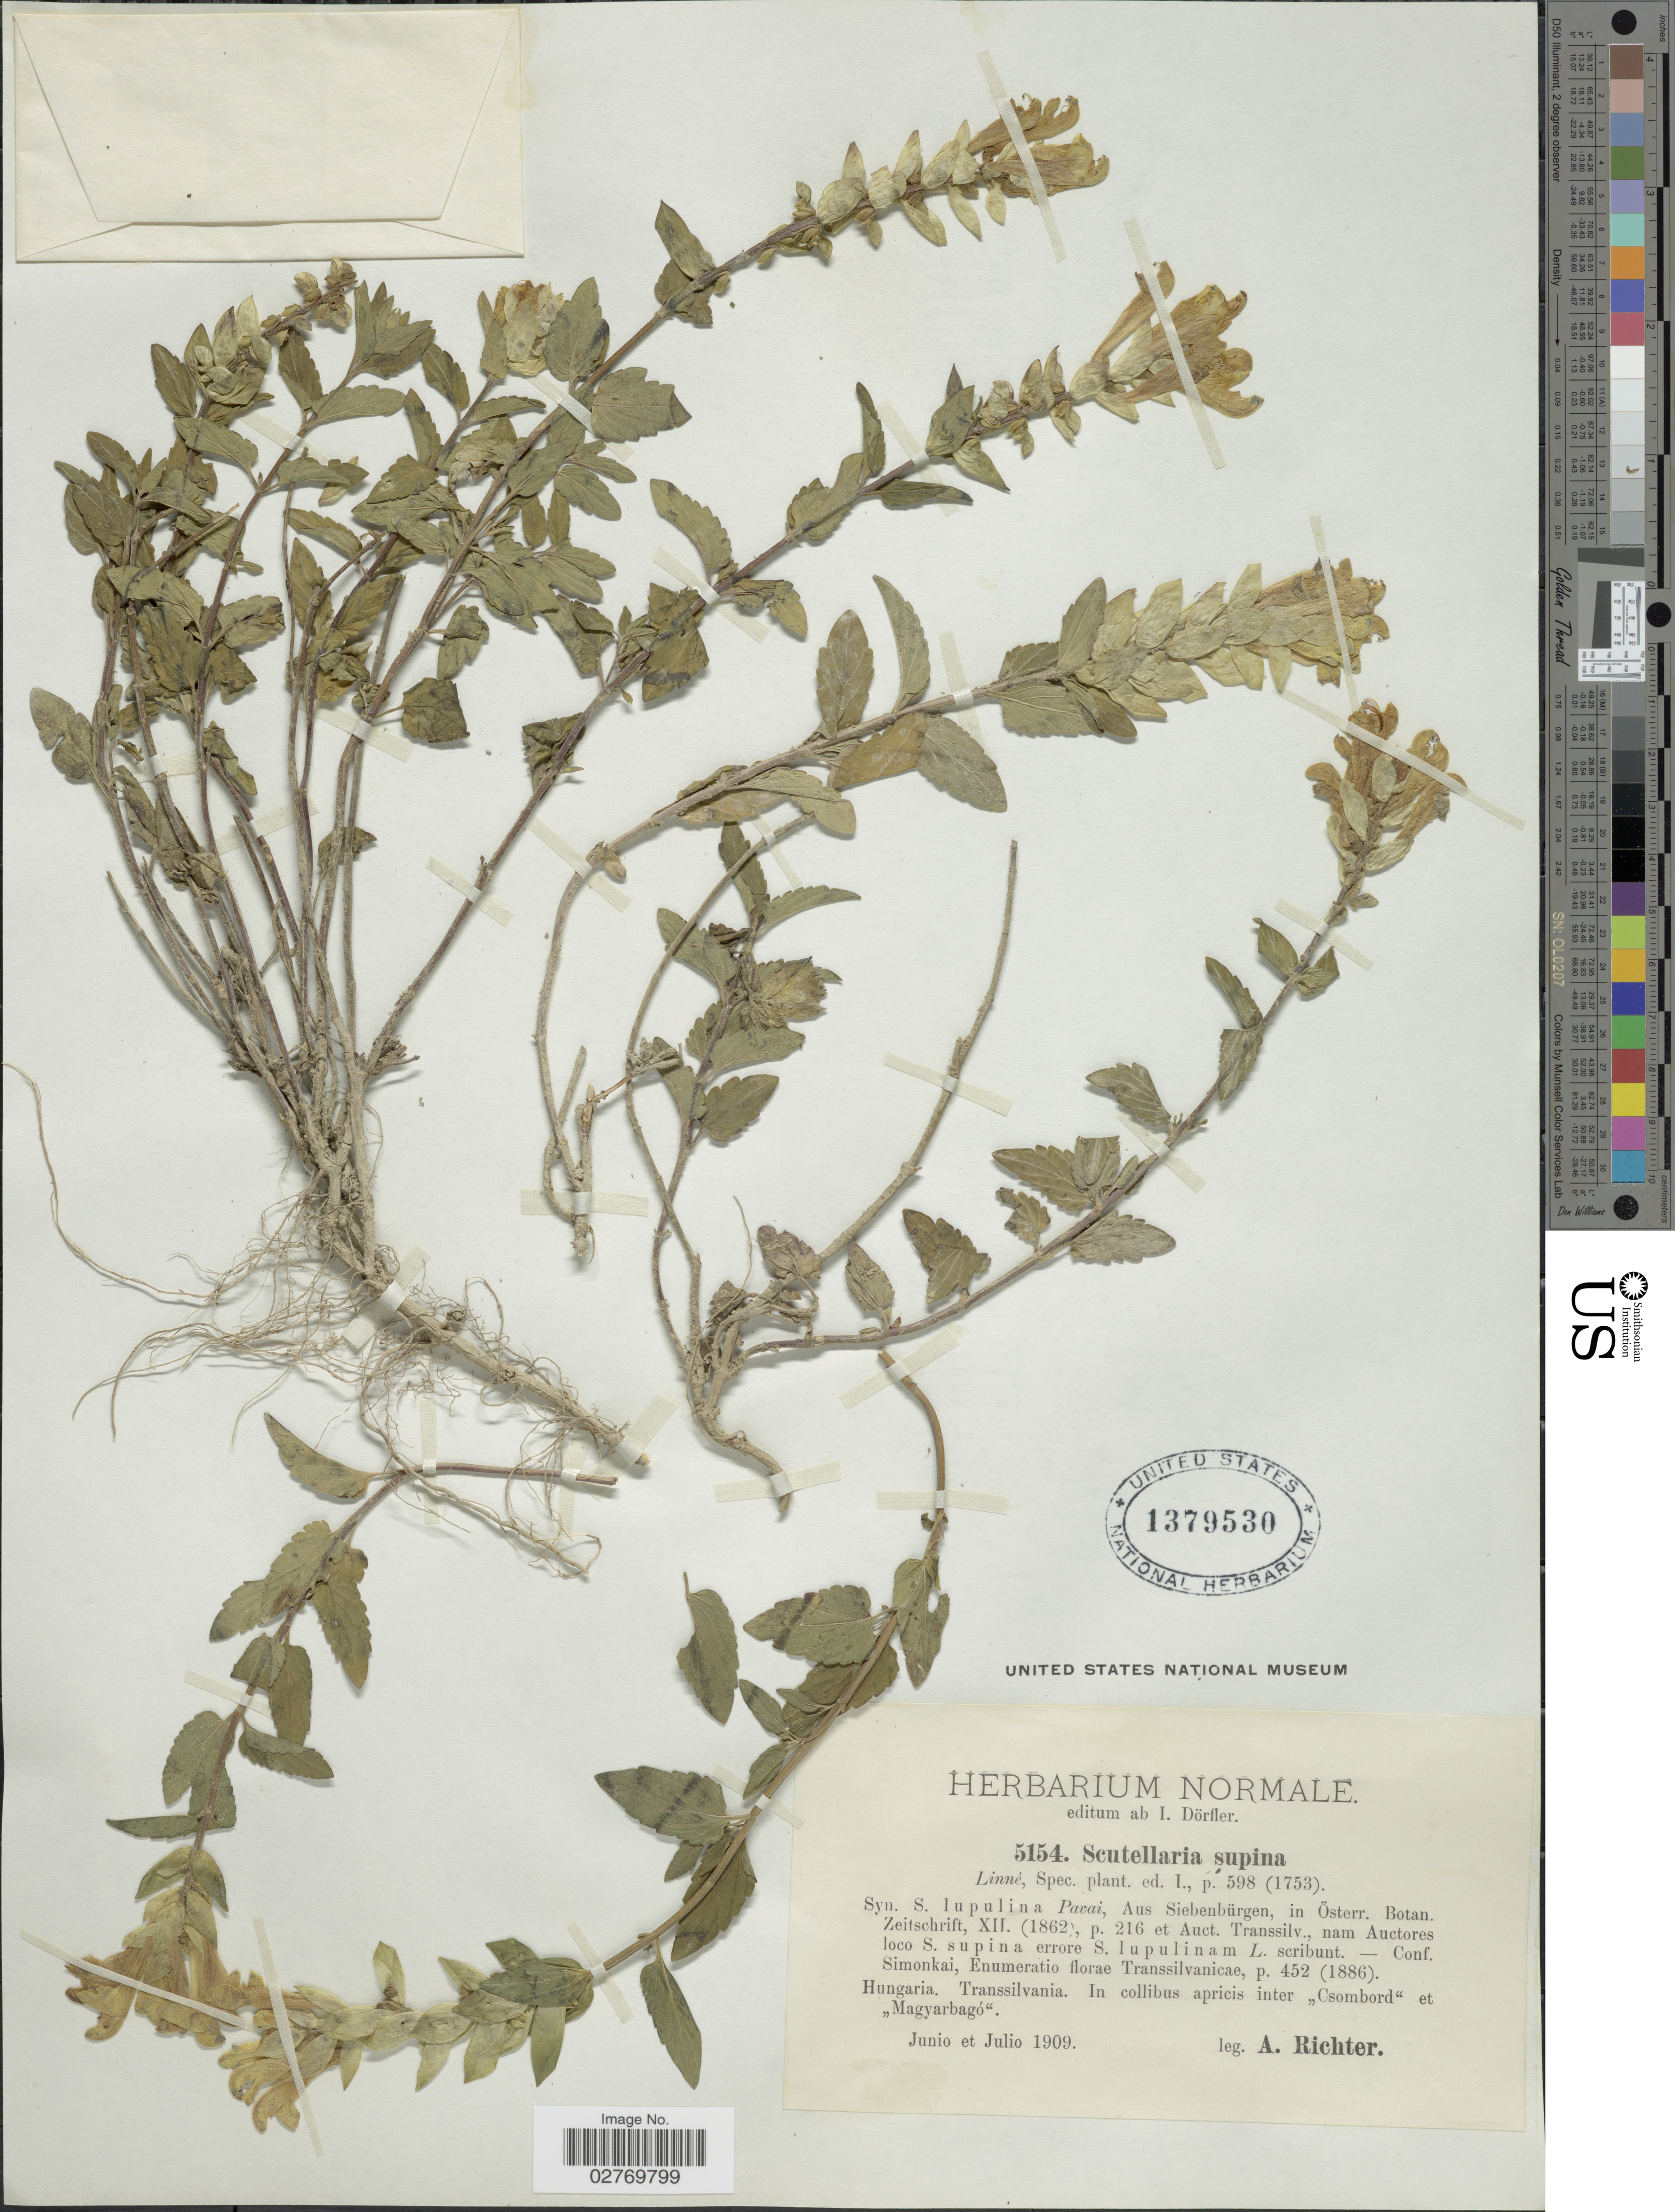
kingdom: Plantae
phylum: Tracheophyta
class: Magnoliopsida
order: Lamiales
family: Lamiaceae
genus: Scutellaria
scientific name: Scutellaria supina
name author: L.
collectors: A. Richter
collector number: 5154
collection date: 1909-06/1909-07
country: Hungary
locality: Transsilvania. In collibus apricis inter "Csombord" et "Magyarbagó".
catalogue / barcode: US 1379530